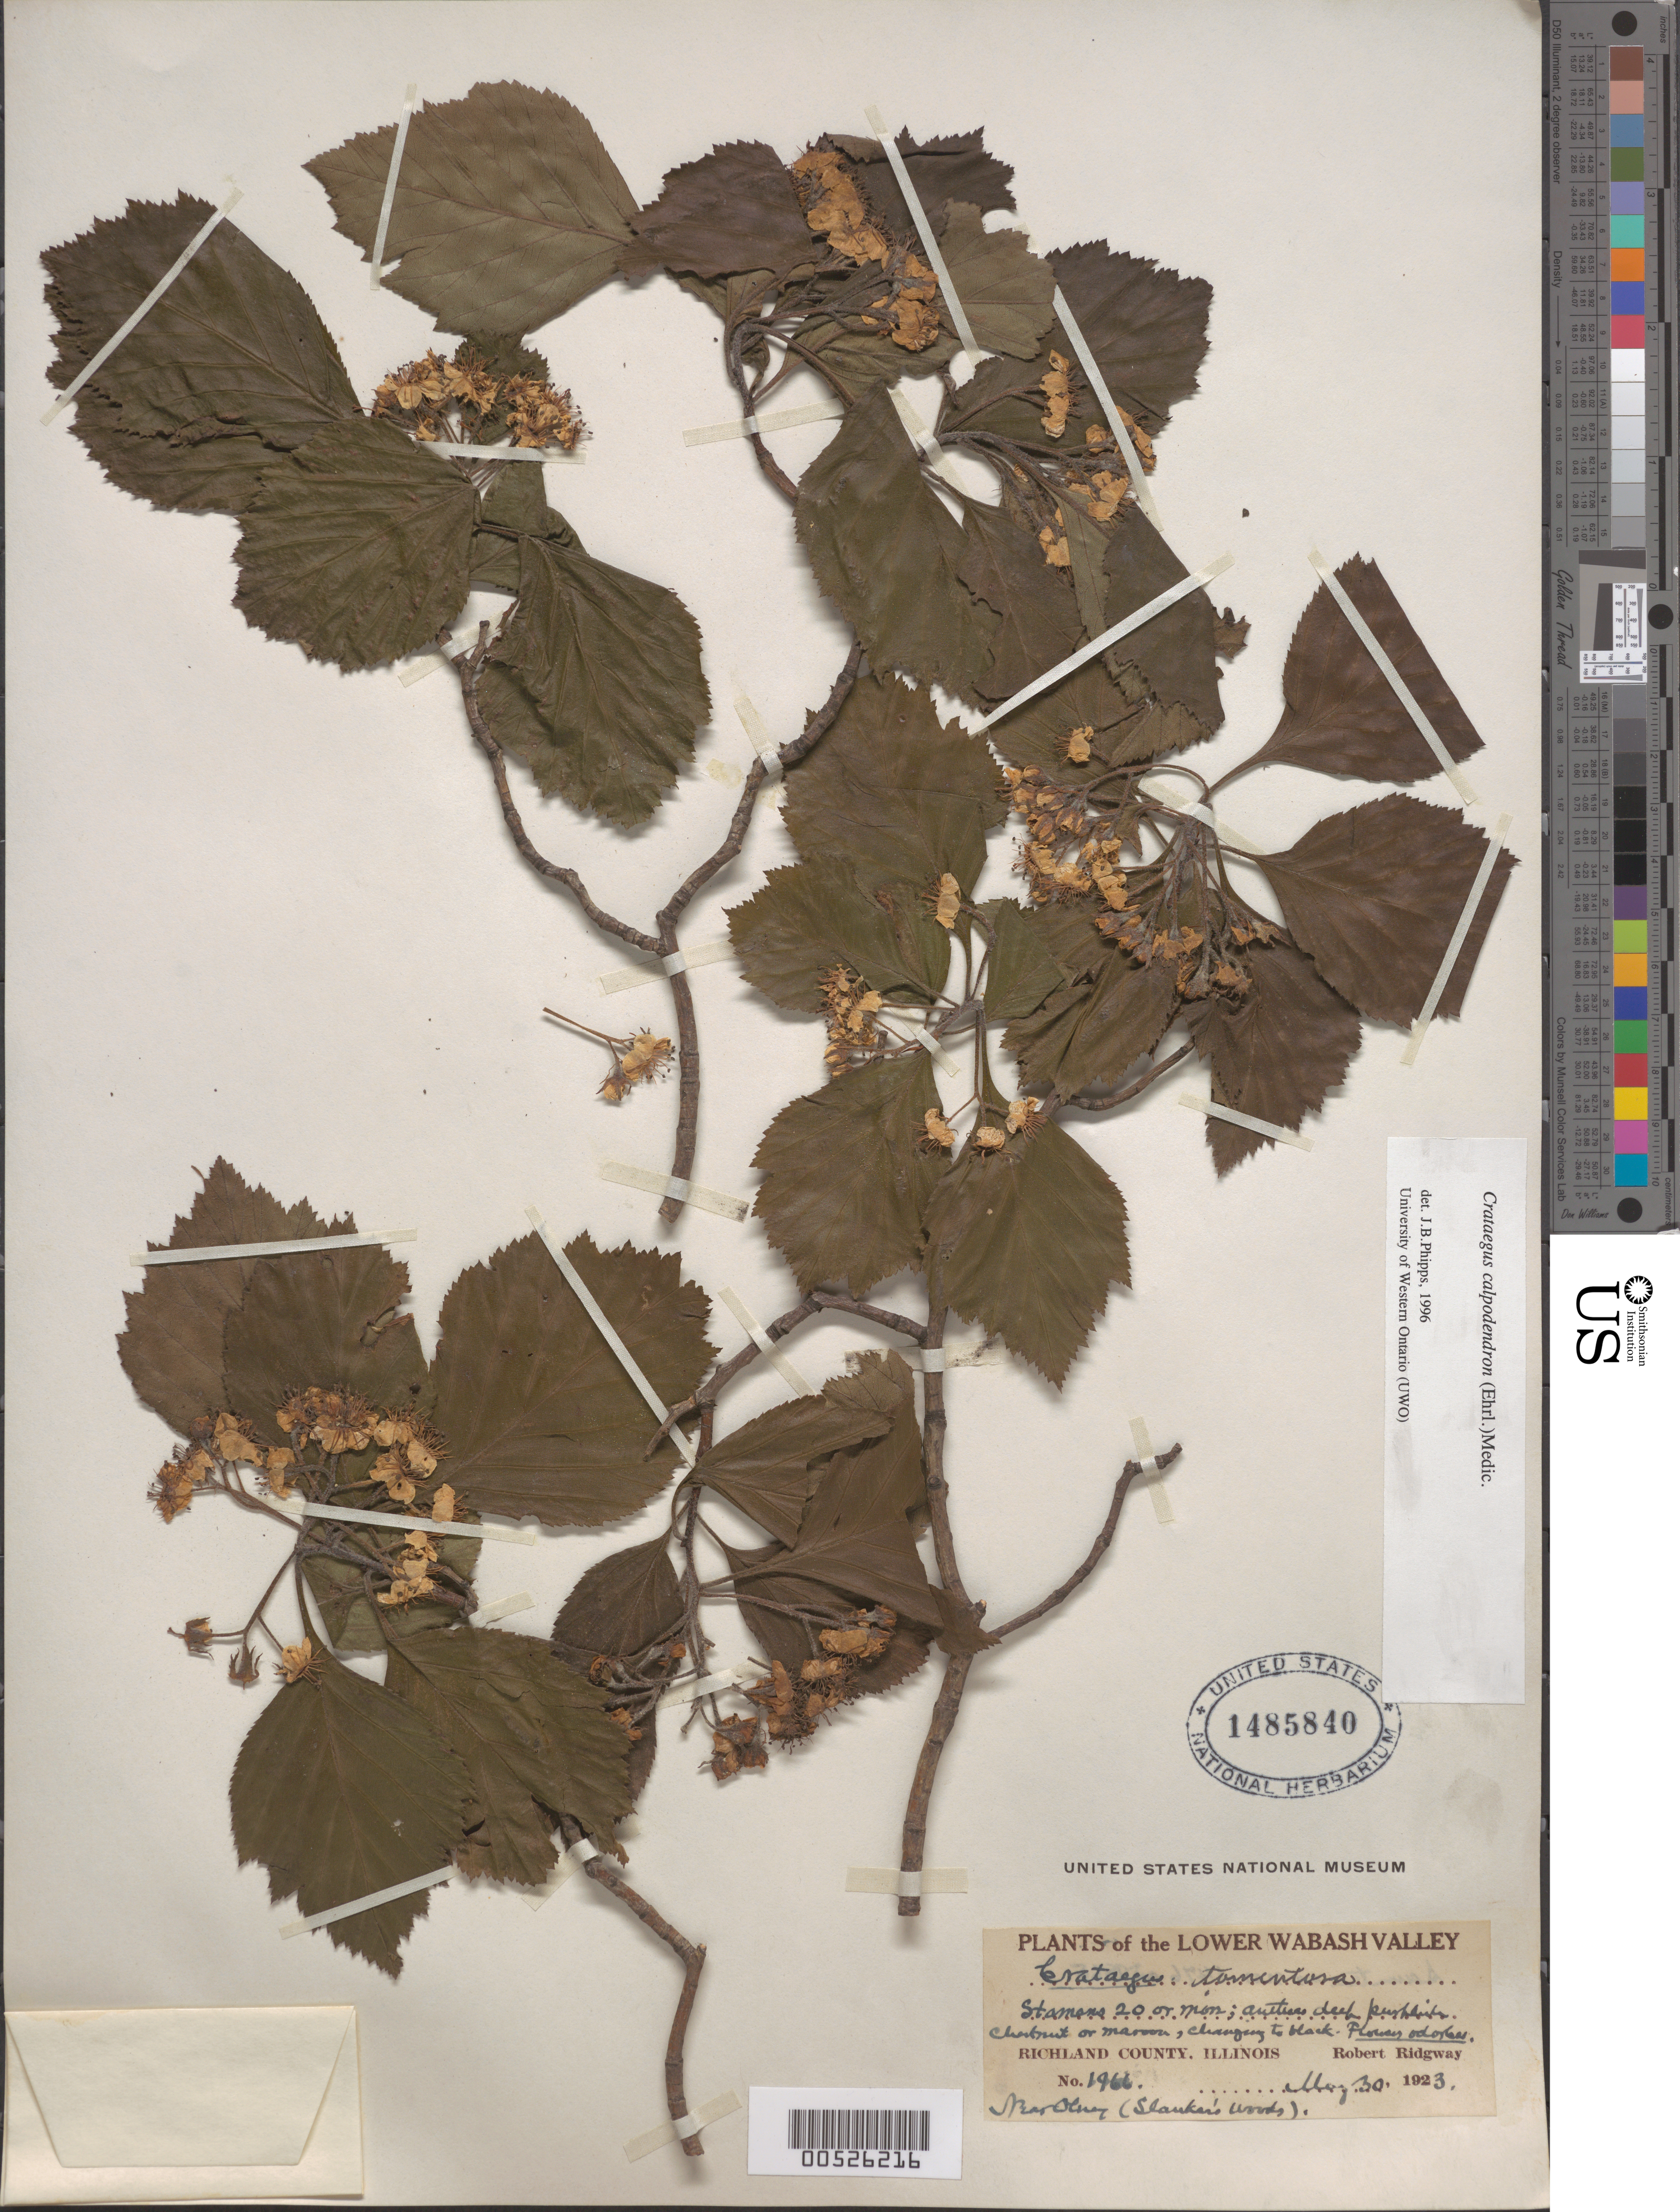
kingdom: Plantae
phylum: Tracheophyta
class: Magnoliopsida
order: Rosales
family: Rosaceae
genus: Crataegus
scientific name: Crataegus calpodendron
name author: (Ehrh.) Medik.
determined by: Phipps, James B., (UWO), University of Western Ontario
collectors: R. Ridgway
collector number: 1966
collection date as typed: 30 May 1923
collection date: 1923-05-30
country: United States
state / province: Illinois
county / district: Richland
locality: Near Olney (Slankar's woods)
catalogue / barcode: US 1485840